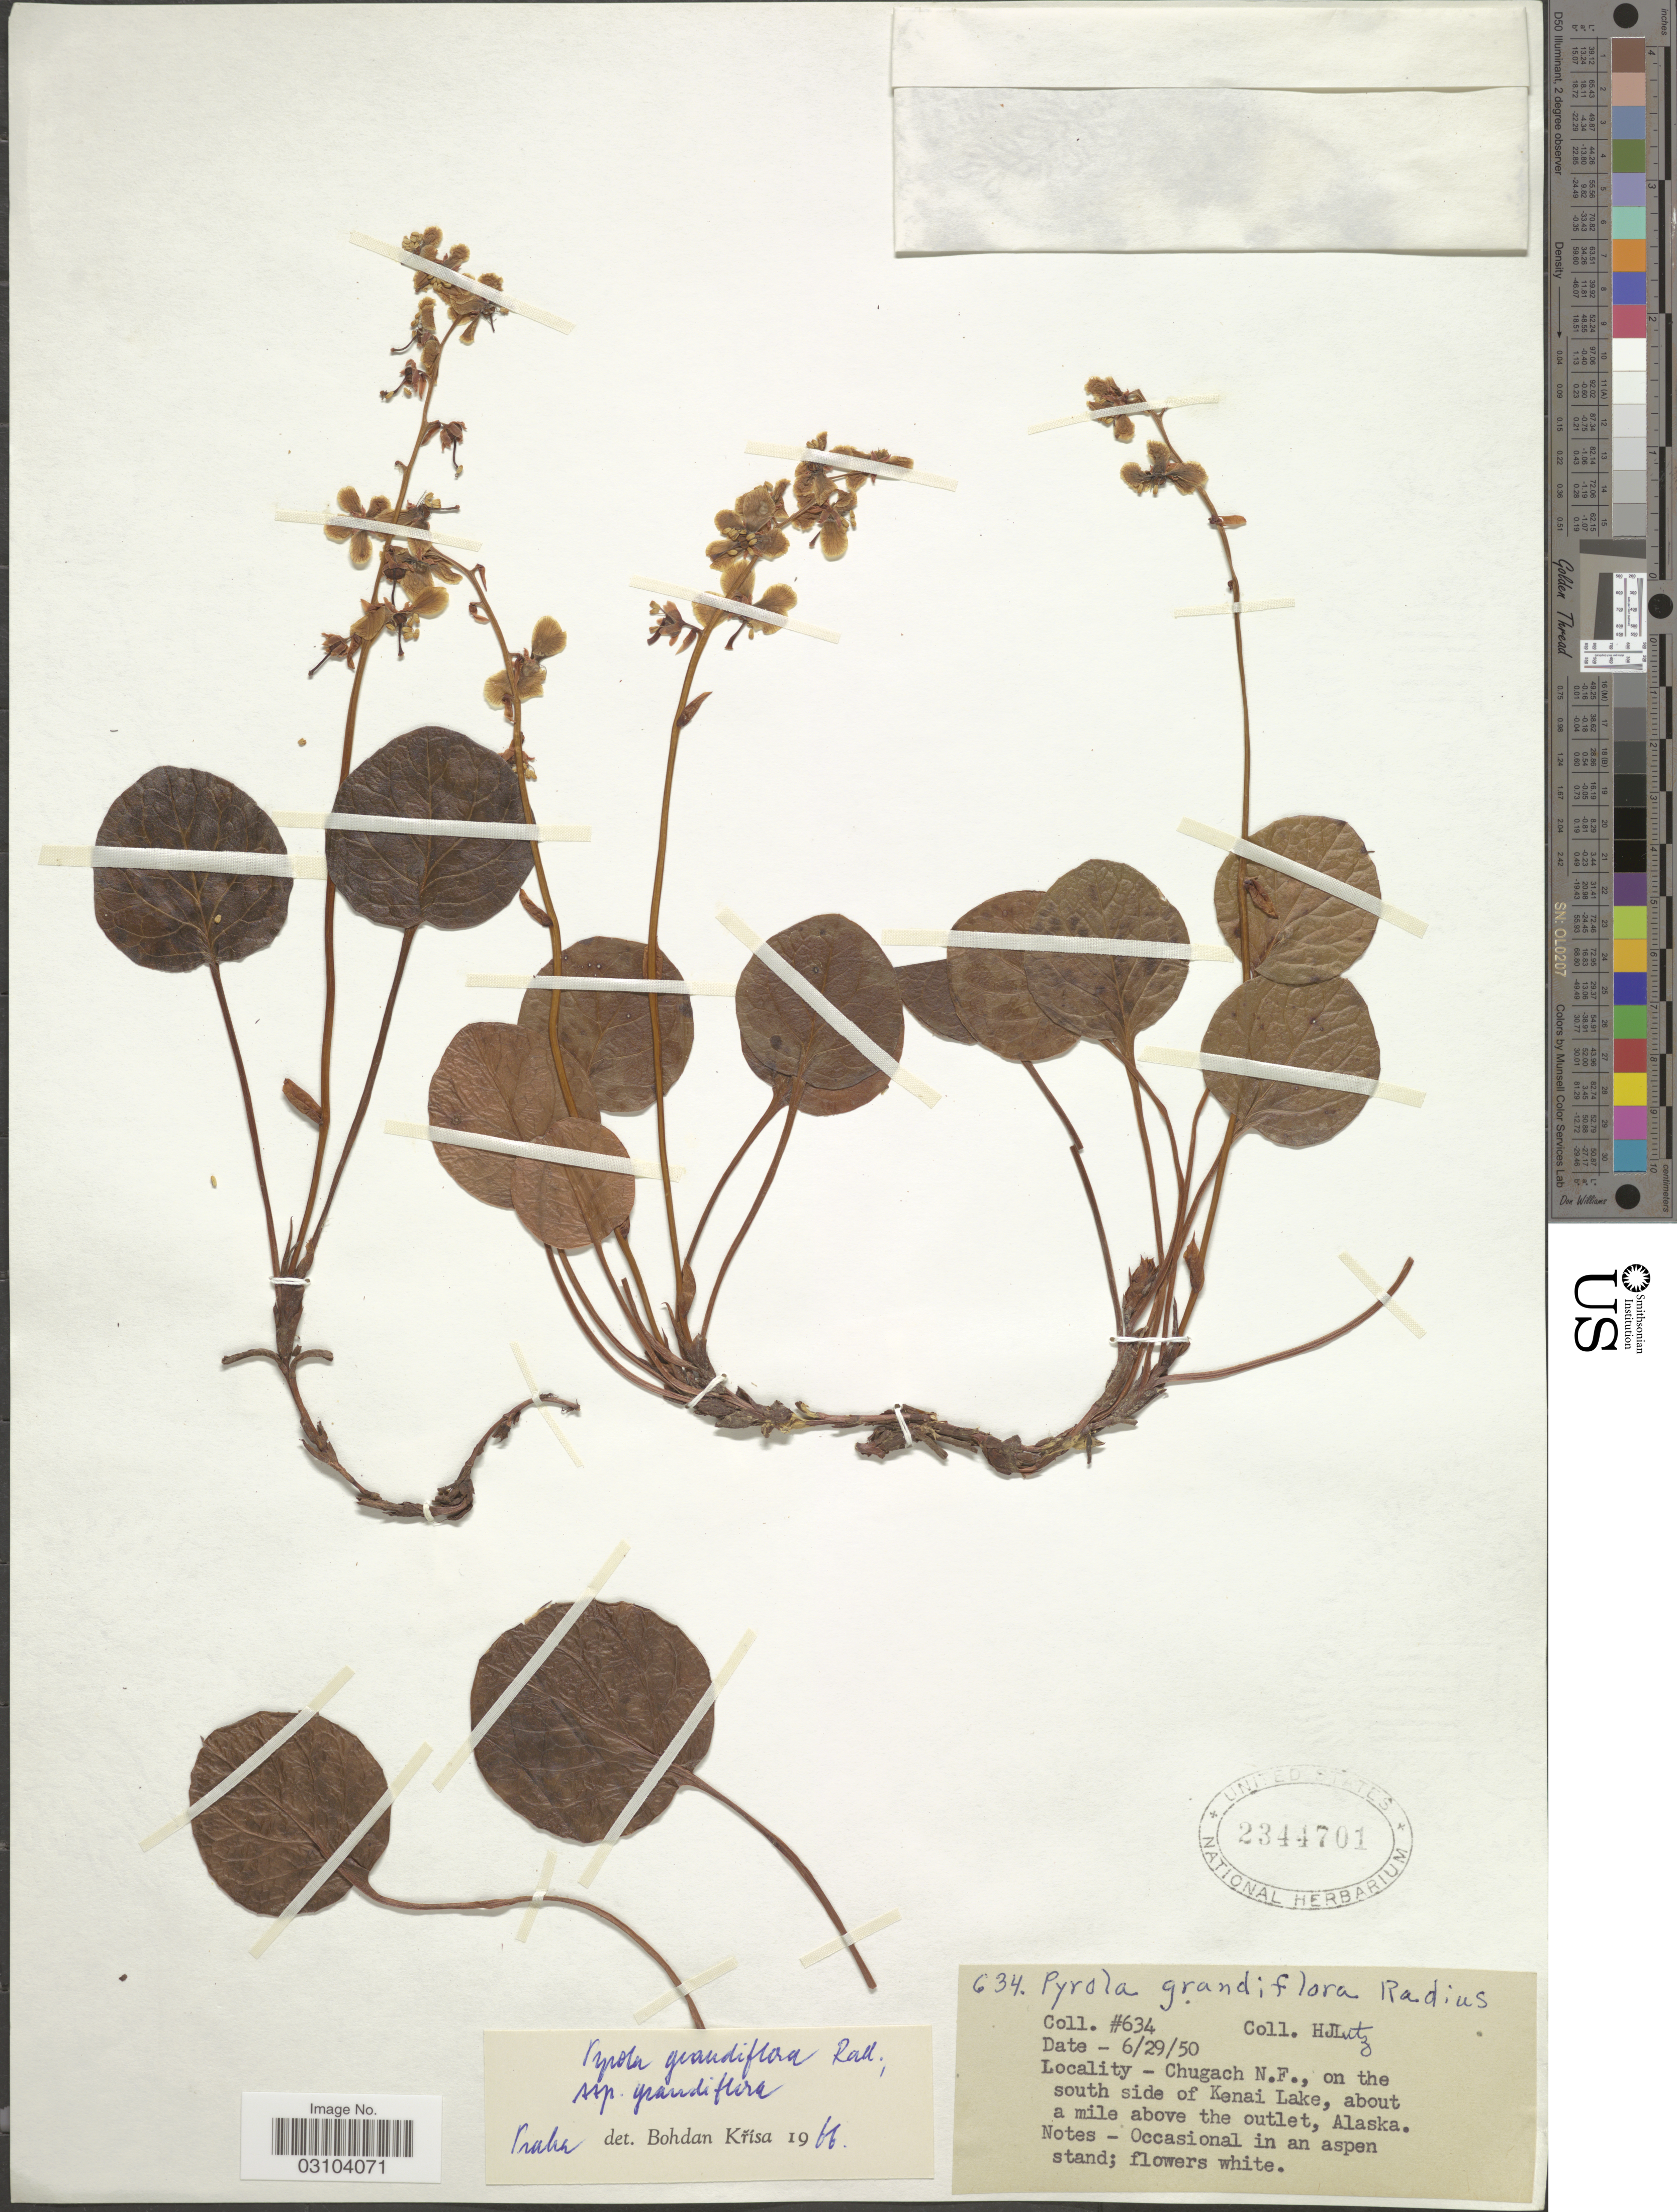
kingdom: Plantae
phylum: Tracheophyta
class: Magnoliopsida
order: Ericales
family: Ericaceae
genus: Pyrola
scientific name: Pyrola grandiflora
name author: Radius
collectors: H. J. Lutz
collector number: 634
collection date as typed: Transcribed d/m/y: 29/6/50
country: United States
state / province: Alaska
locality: Chugach N.F., on the south side of Kenai Lake, about a mile above the outlet.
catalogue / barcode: US 2344701